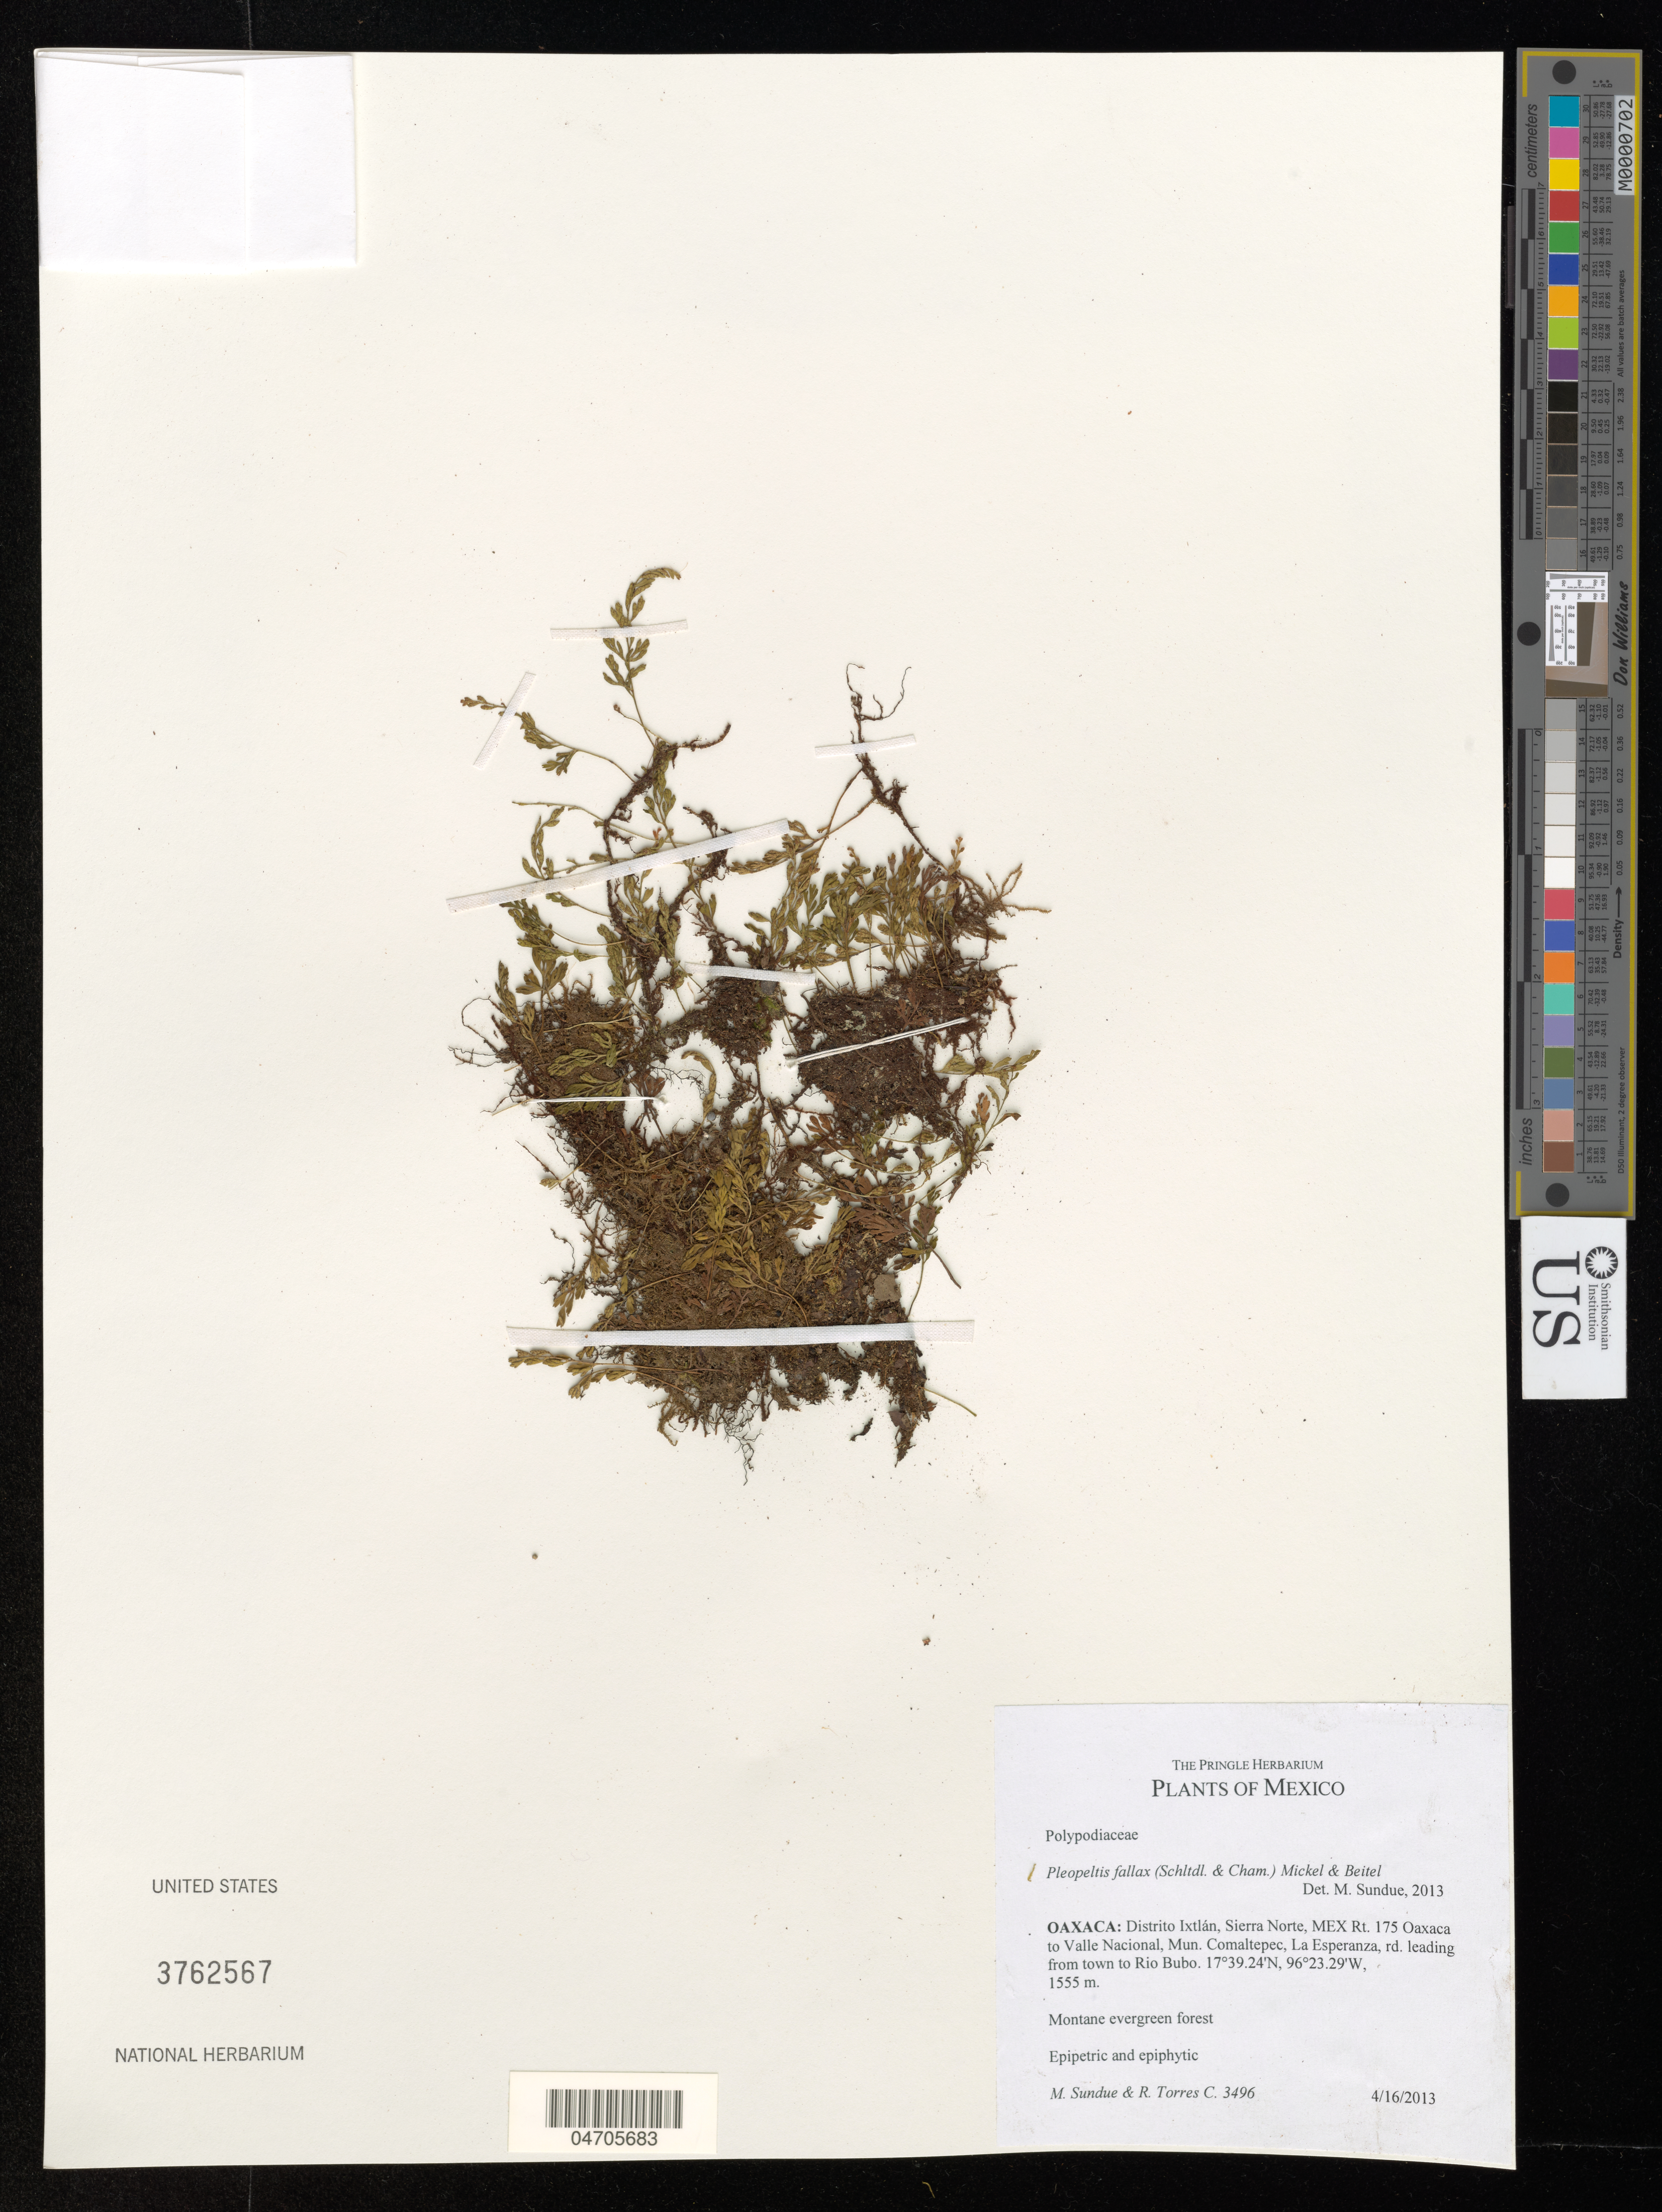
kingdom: Plantae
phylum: Tracheophyta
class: Polypodiopsida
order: Polypodiales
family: Polypodiaceae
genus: Pleopeltis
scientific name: Pleopeltis fallax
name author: (Schltdl. & Cham.) Mickel & Beitel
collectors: M. Sundue & R. Torres C.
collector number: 3496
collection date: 2013-04-16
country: Mexico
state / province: Oaxaca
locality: Distrito Ixtlán, Sierra Norte, MEX Rt. 175 Oaxaca to Valle Nacional, Mun. Comaltepec, La Esperanza, rd. leading from town to Rio Bubo.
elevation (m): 1555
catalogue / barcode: US 3762567